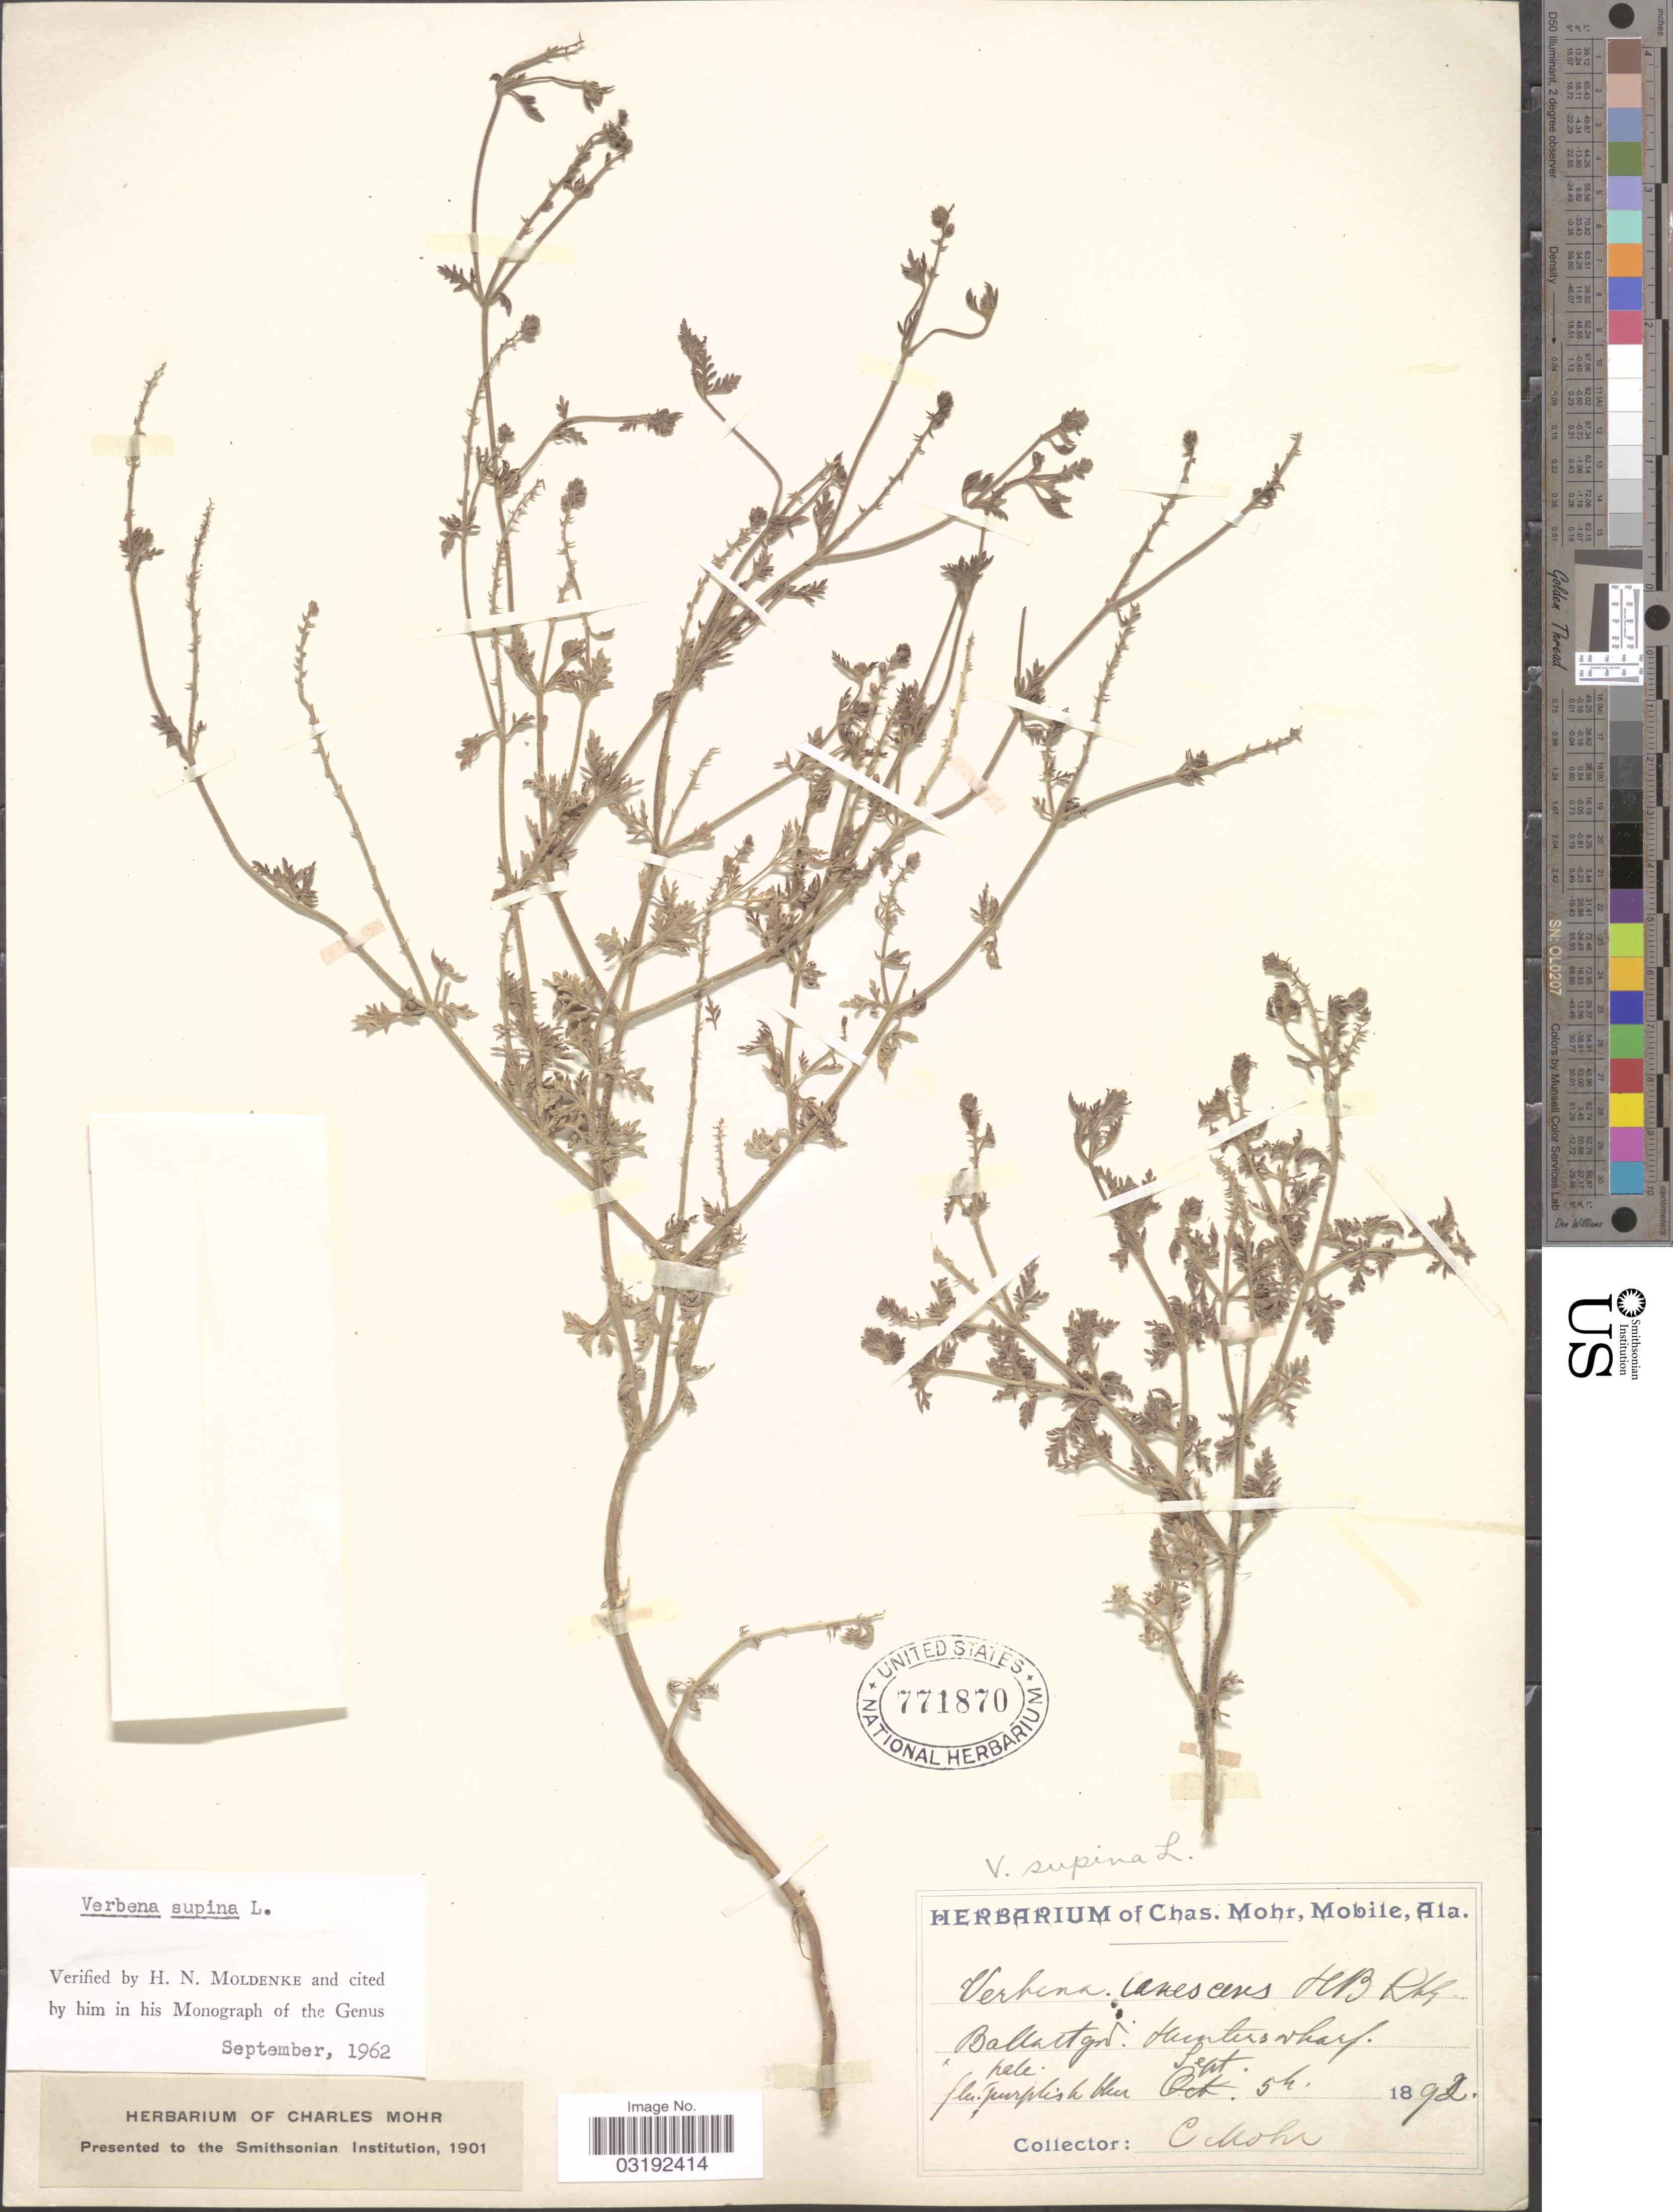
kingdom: Plantae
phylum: Tracheophyta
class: Magnoliopsida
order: Lamiales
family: Verbenaceae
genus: Verbena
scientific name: Verbena supina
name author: L.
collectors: C. T. Mohr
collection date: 1892-09-05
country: United States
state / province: Alabama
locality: Ballast grd. Hunters wharf.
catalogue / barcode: US 771870